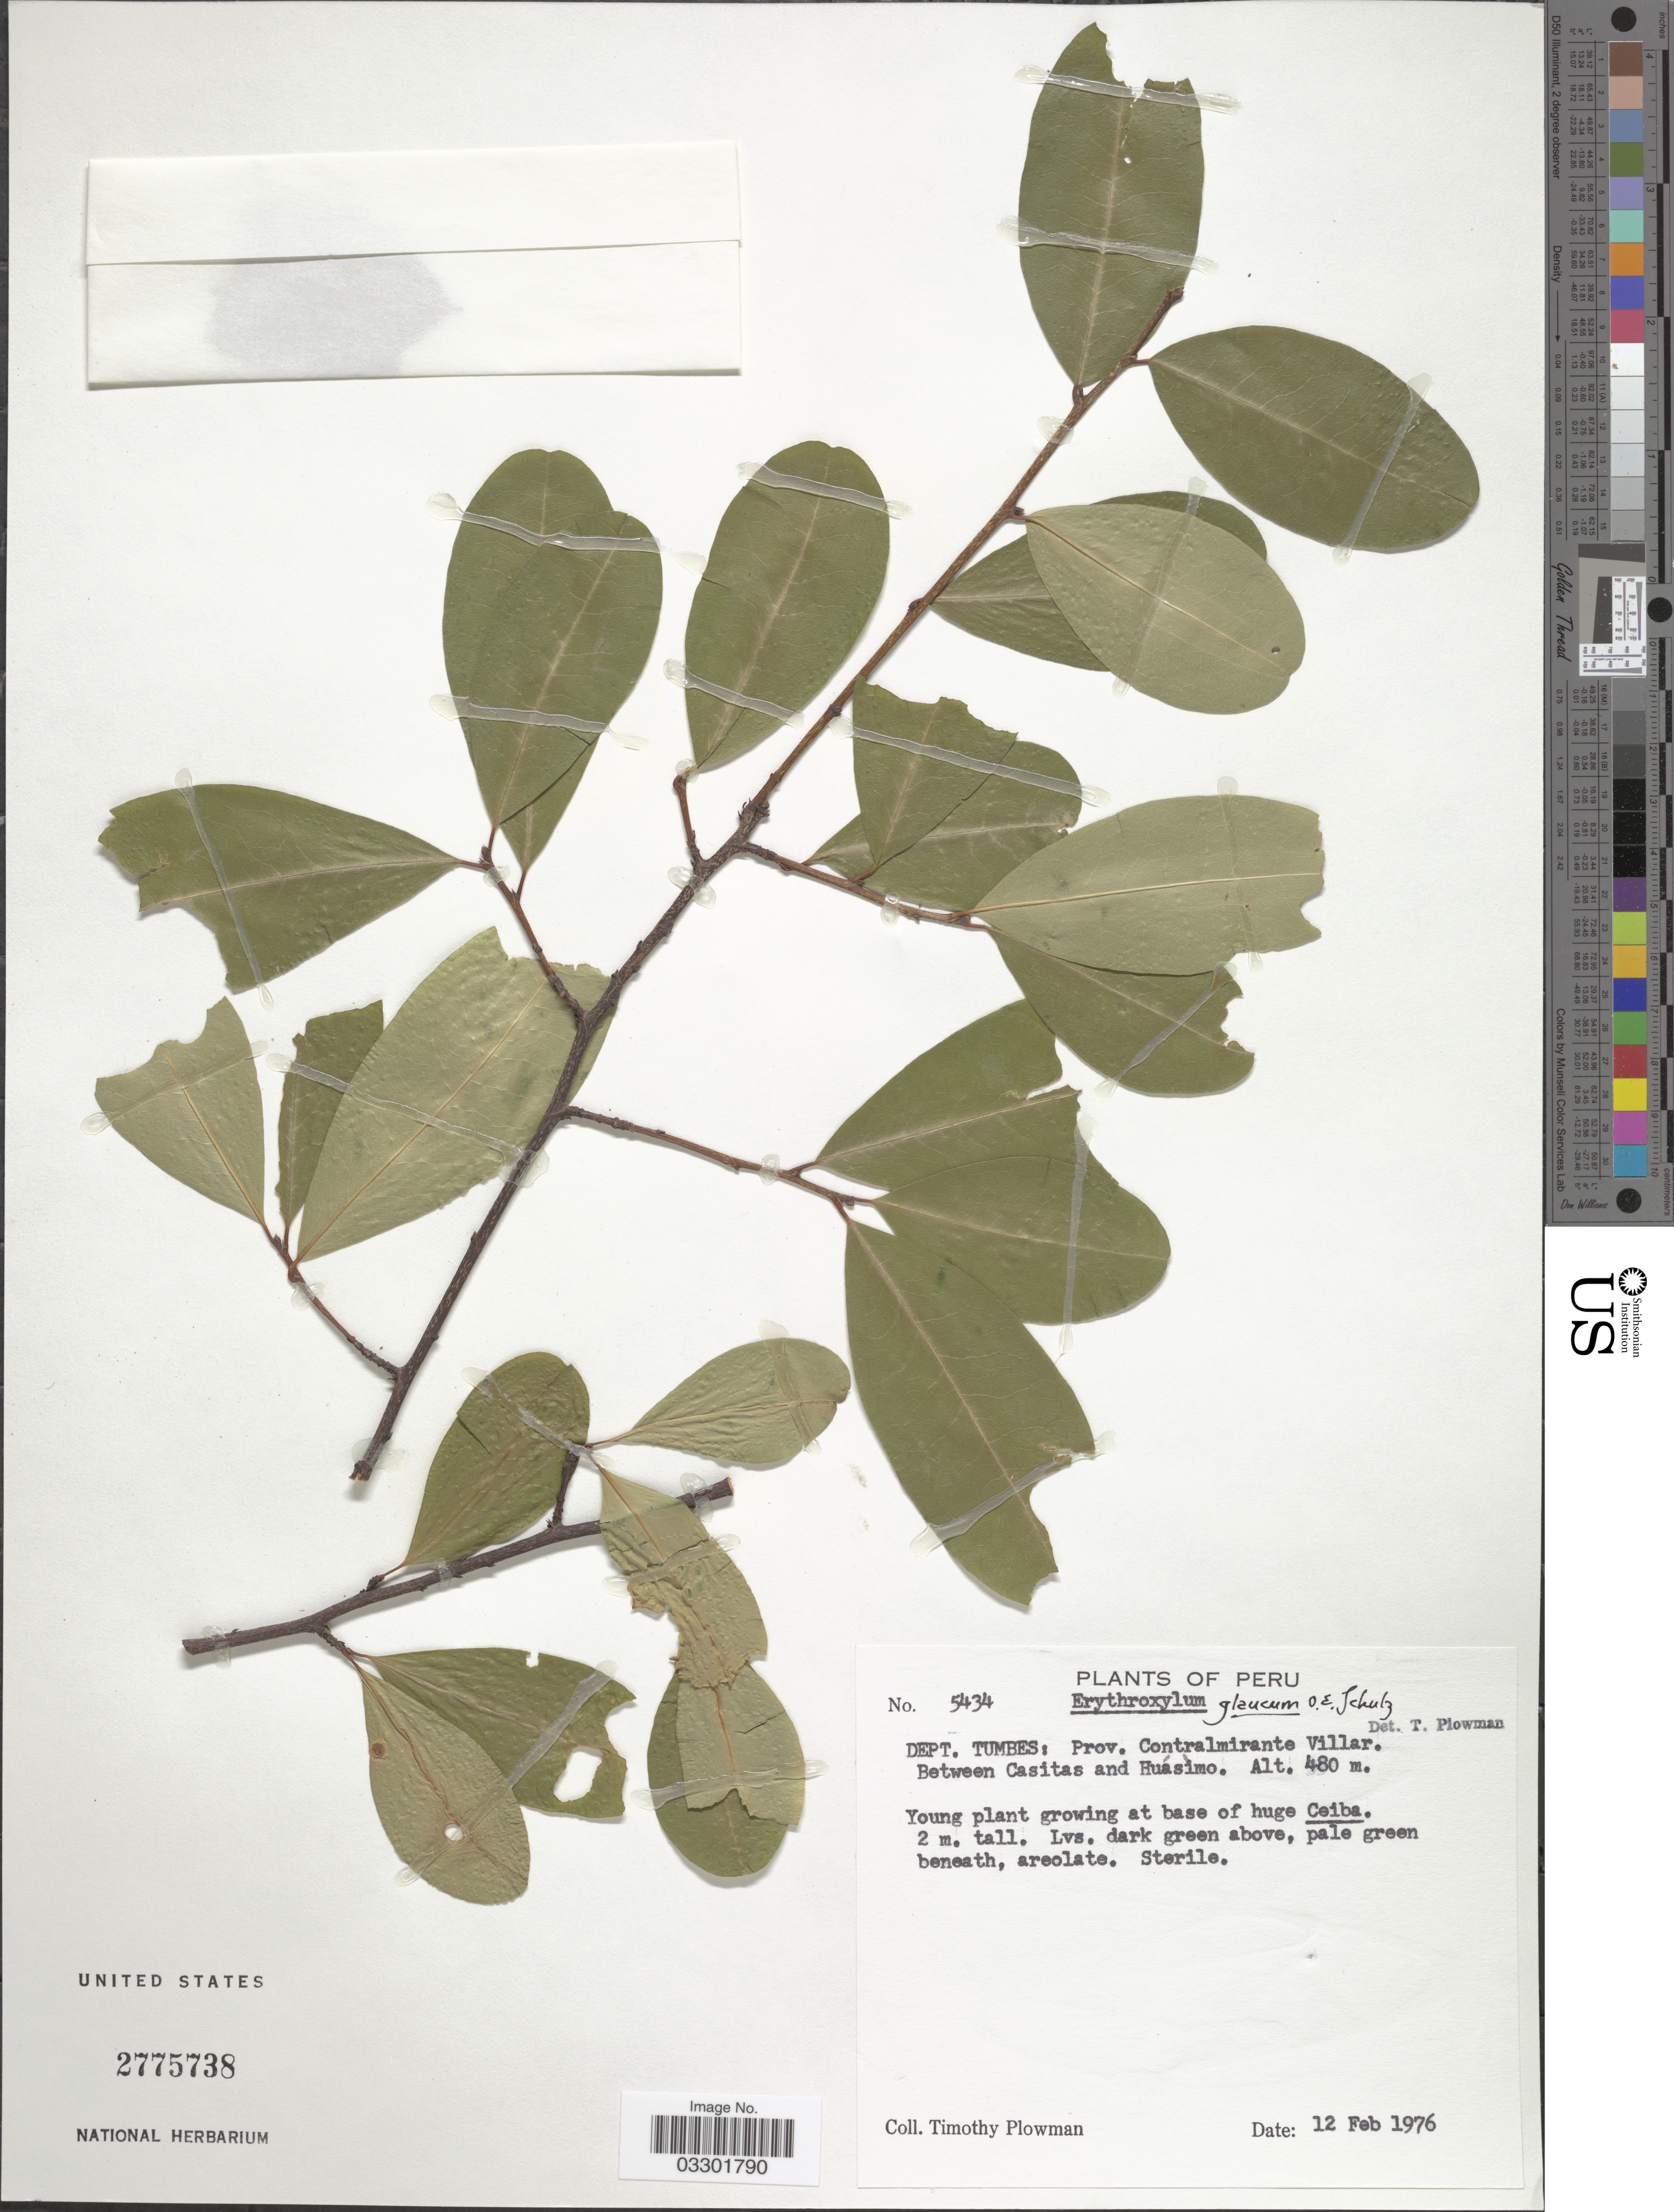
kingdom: Plantae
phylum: Tracheophyta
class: Magnoliopsida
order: Malpighiales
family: Erythroxylaceae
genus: Erythroxylum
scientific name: Erythroxylum glaucum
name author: O.E. Schulz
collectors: T. Plowman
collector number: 5434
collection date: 1976-02-12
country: Peru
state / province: Tumbes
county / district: Contralmirante Villar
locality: Dept. Tumbes: Prov. Contralmirante Villar. Between Casitas and Huásìmo.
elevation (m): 480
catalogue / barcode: US 2775738